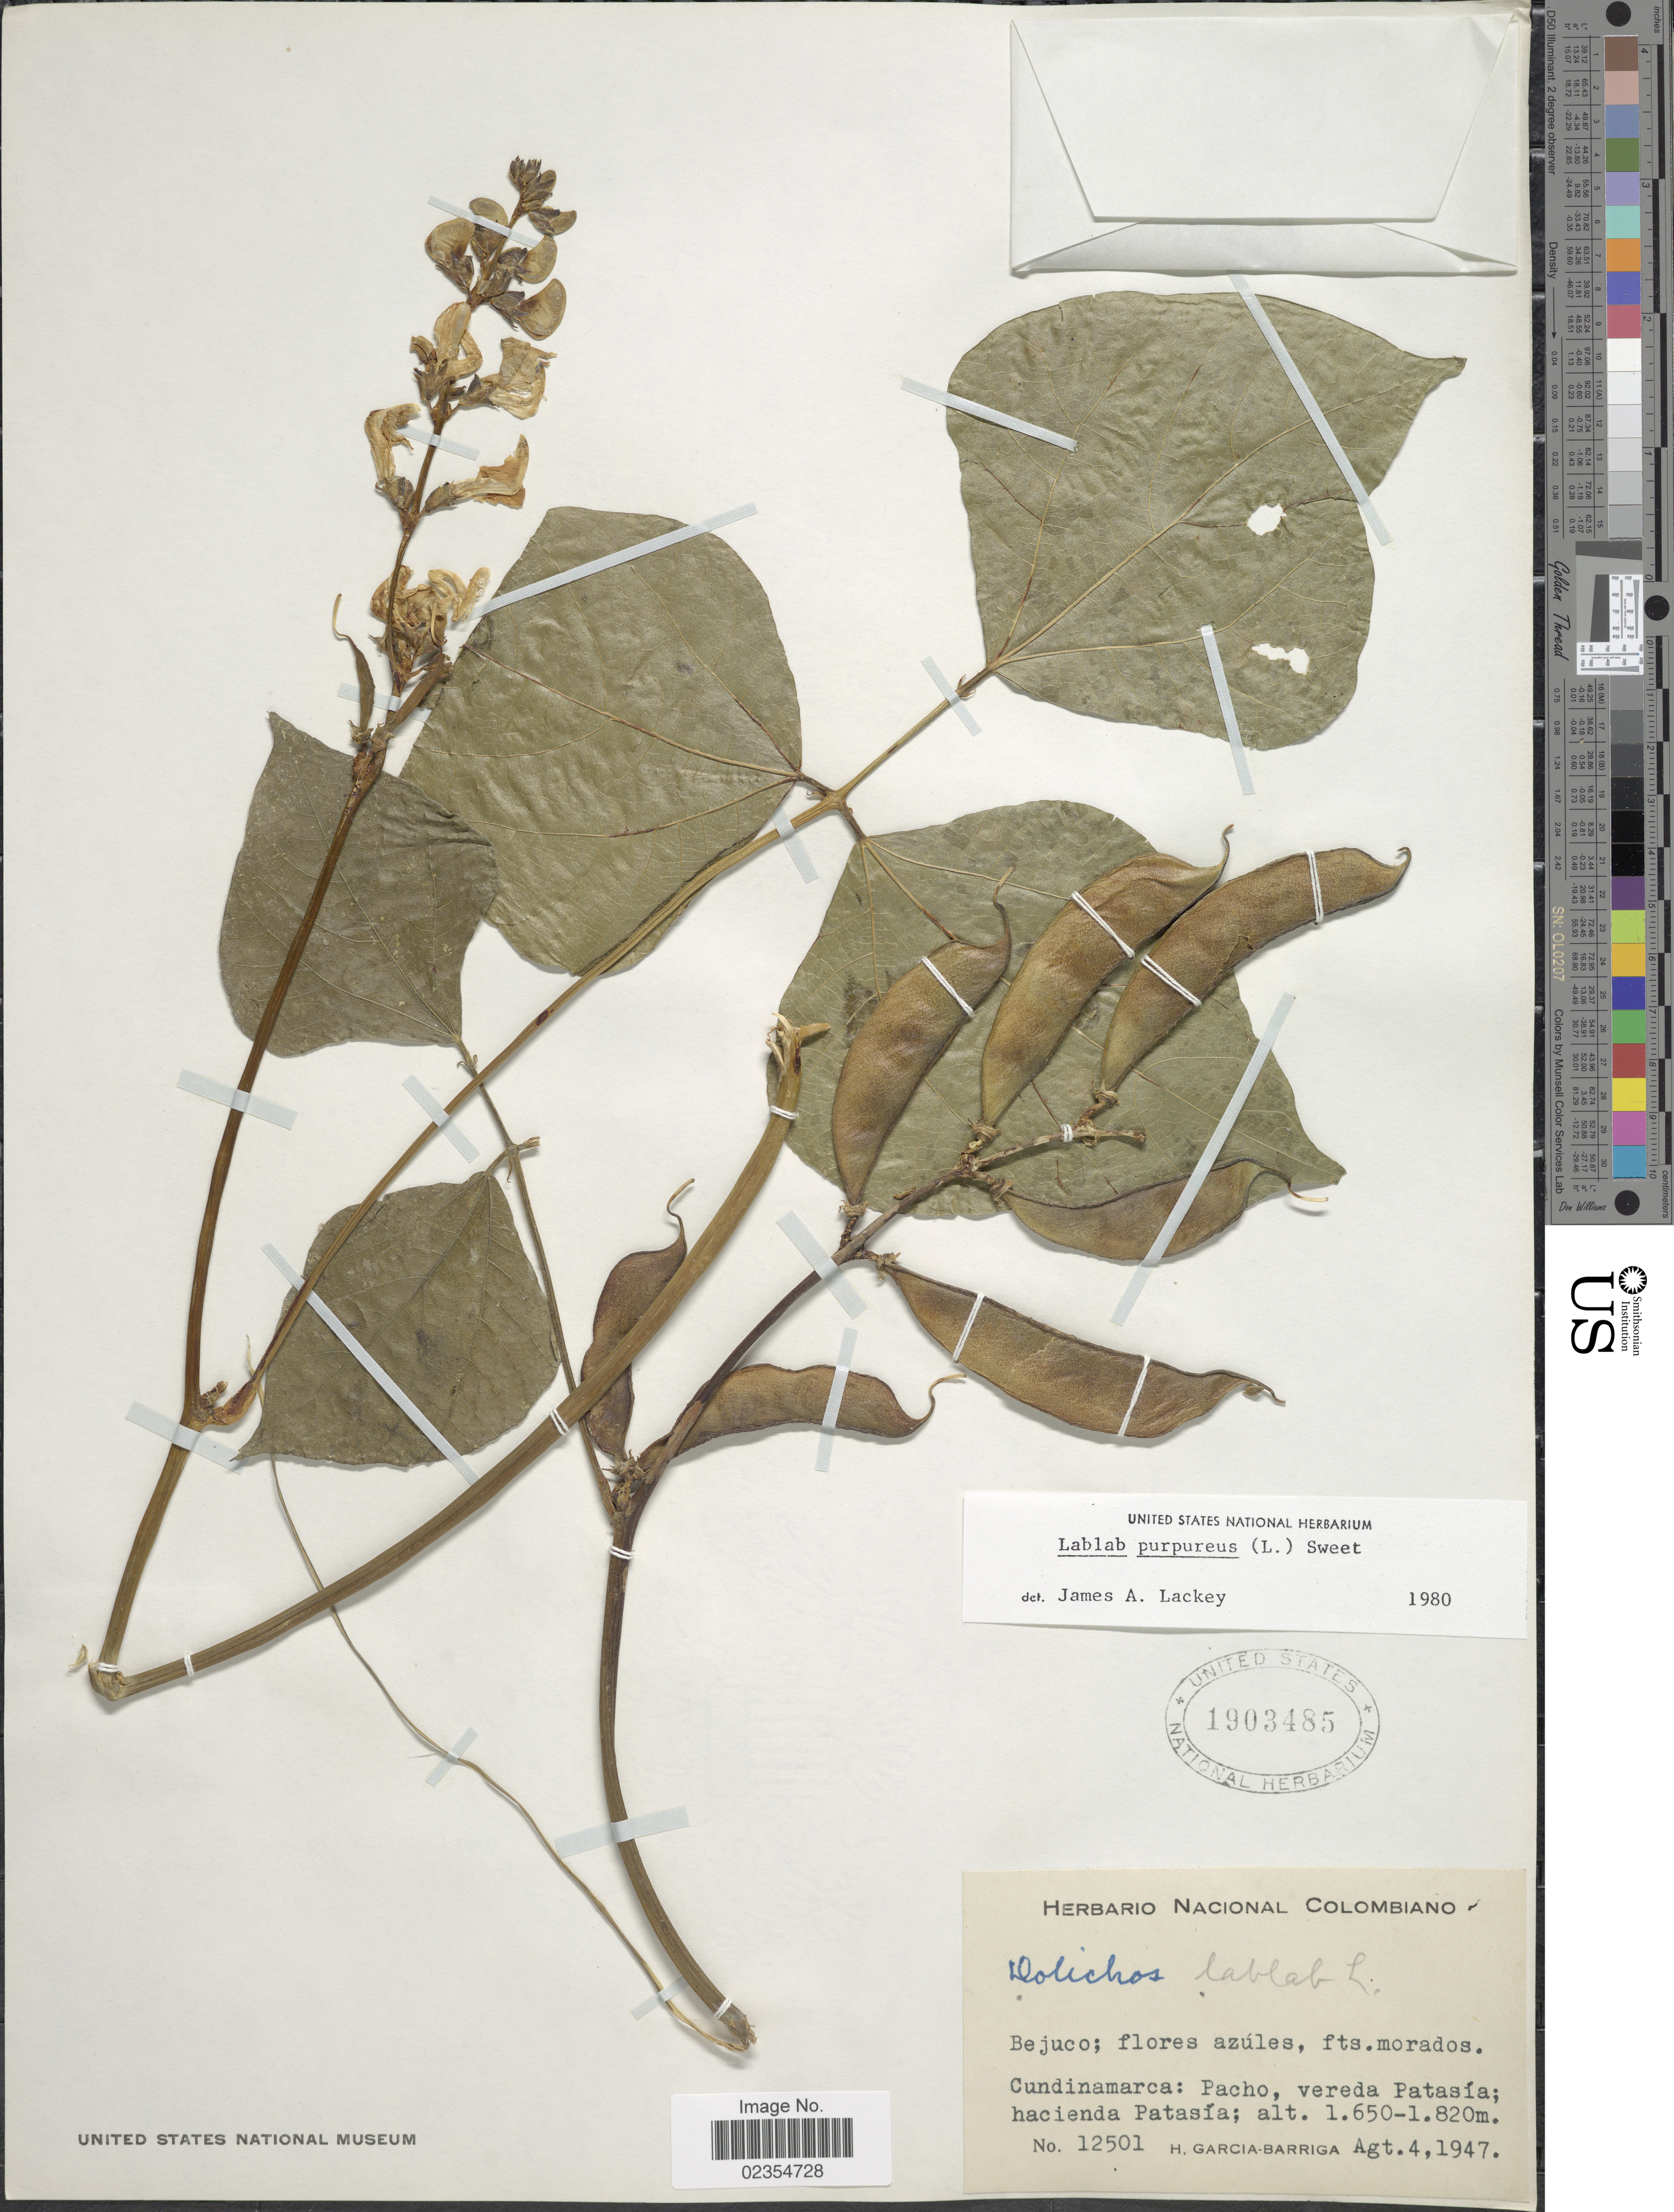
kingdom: Plantae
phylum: Tracheophyta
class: Magnoliopsida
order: Fabales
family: Fabaceae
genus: Lablab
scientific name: Lablab purpureus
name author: (L.) Sweet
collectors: H. García Barriga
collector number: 12501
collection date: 1947-08-04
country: Colombia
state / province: Cundinamarca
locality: Pacho, vereda Patasia; hacienda Pastasia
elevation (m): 1650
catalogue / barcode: US 1903485